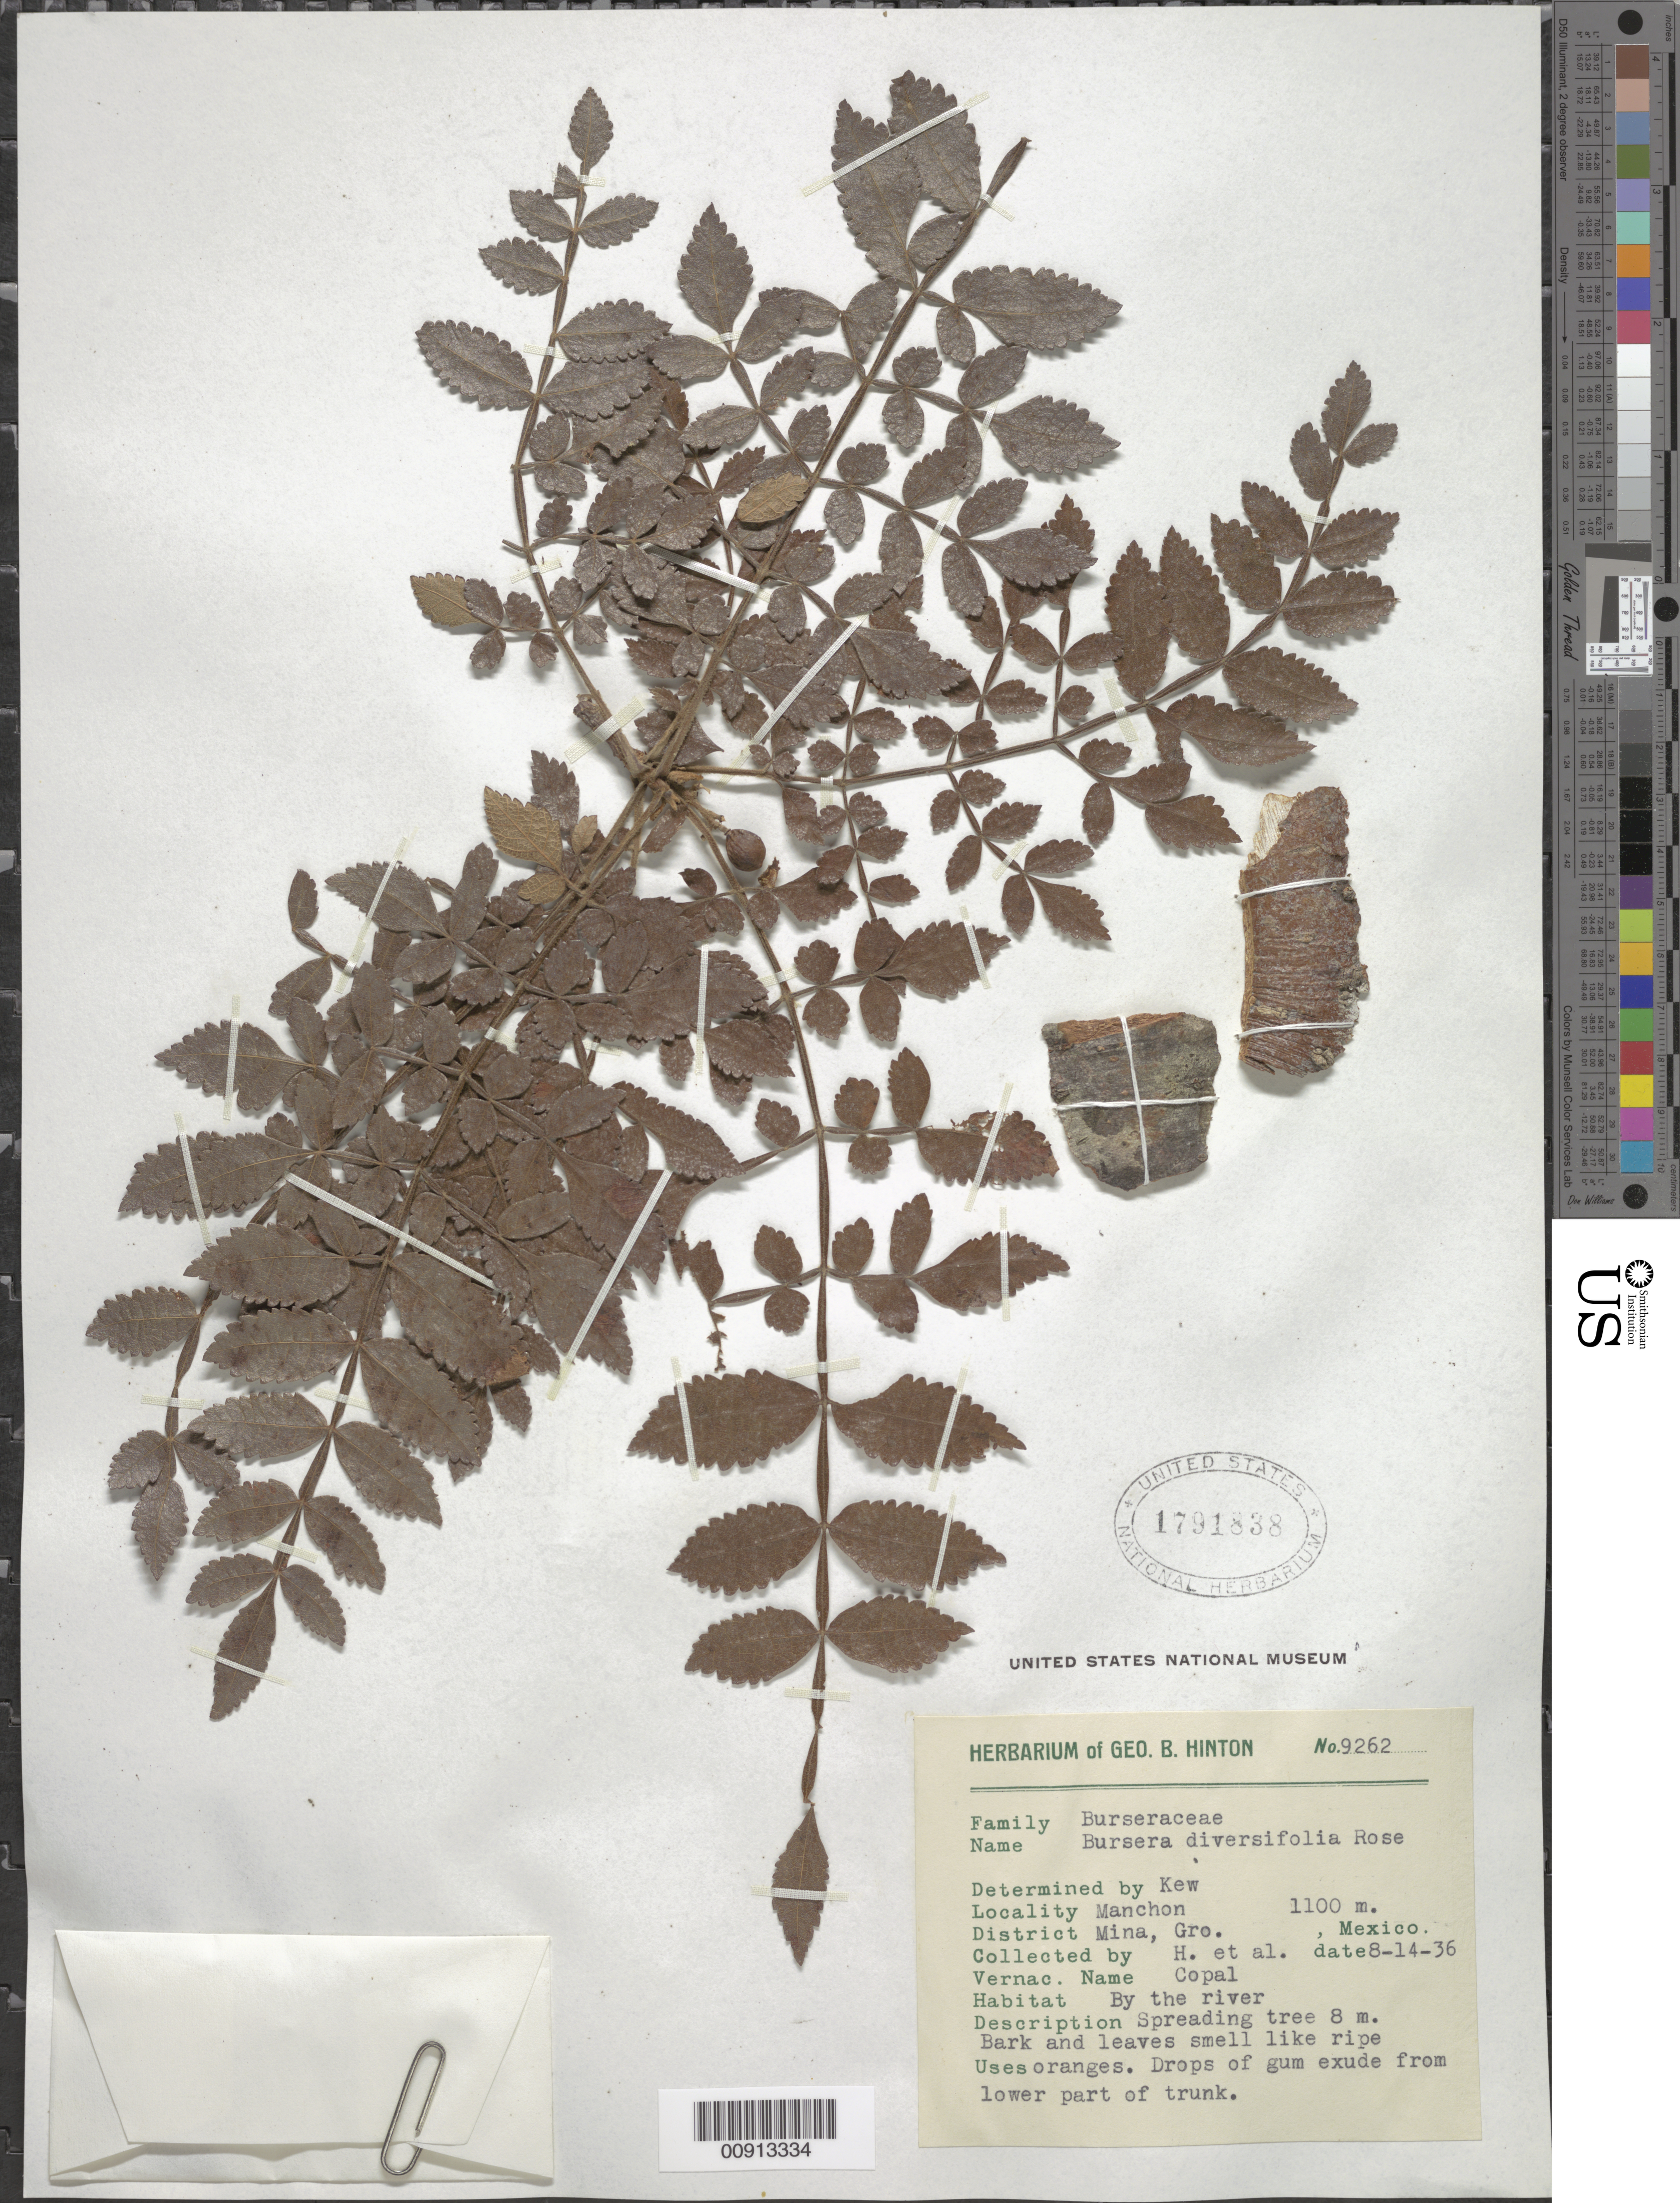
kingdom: Plantae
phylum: Tracheophyta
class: Magnoliopsida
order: Sapindales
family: Burseraceae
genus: Bursera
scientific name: Bursera diversifolia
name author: Rose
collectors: G. B. Hinton & et al.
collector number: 9262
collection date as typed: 14 Aug 1936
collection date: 1936-08-14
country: Mexico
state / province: Guerrero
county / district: Mina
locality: Manchon, District Mina, Guerrero.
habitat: By the river.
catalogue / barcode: US 1791838